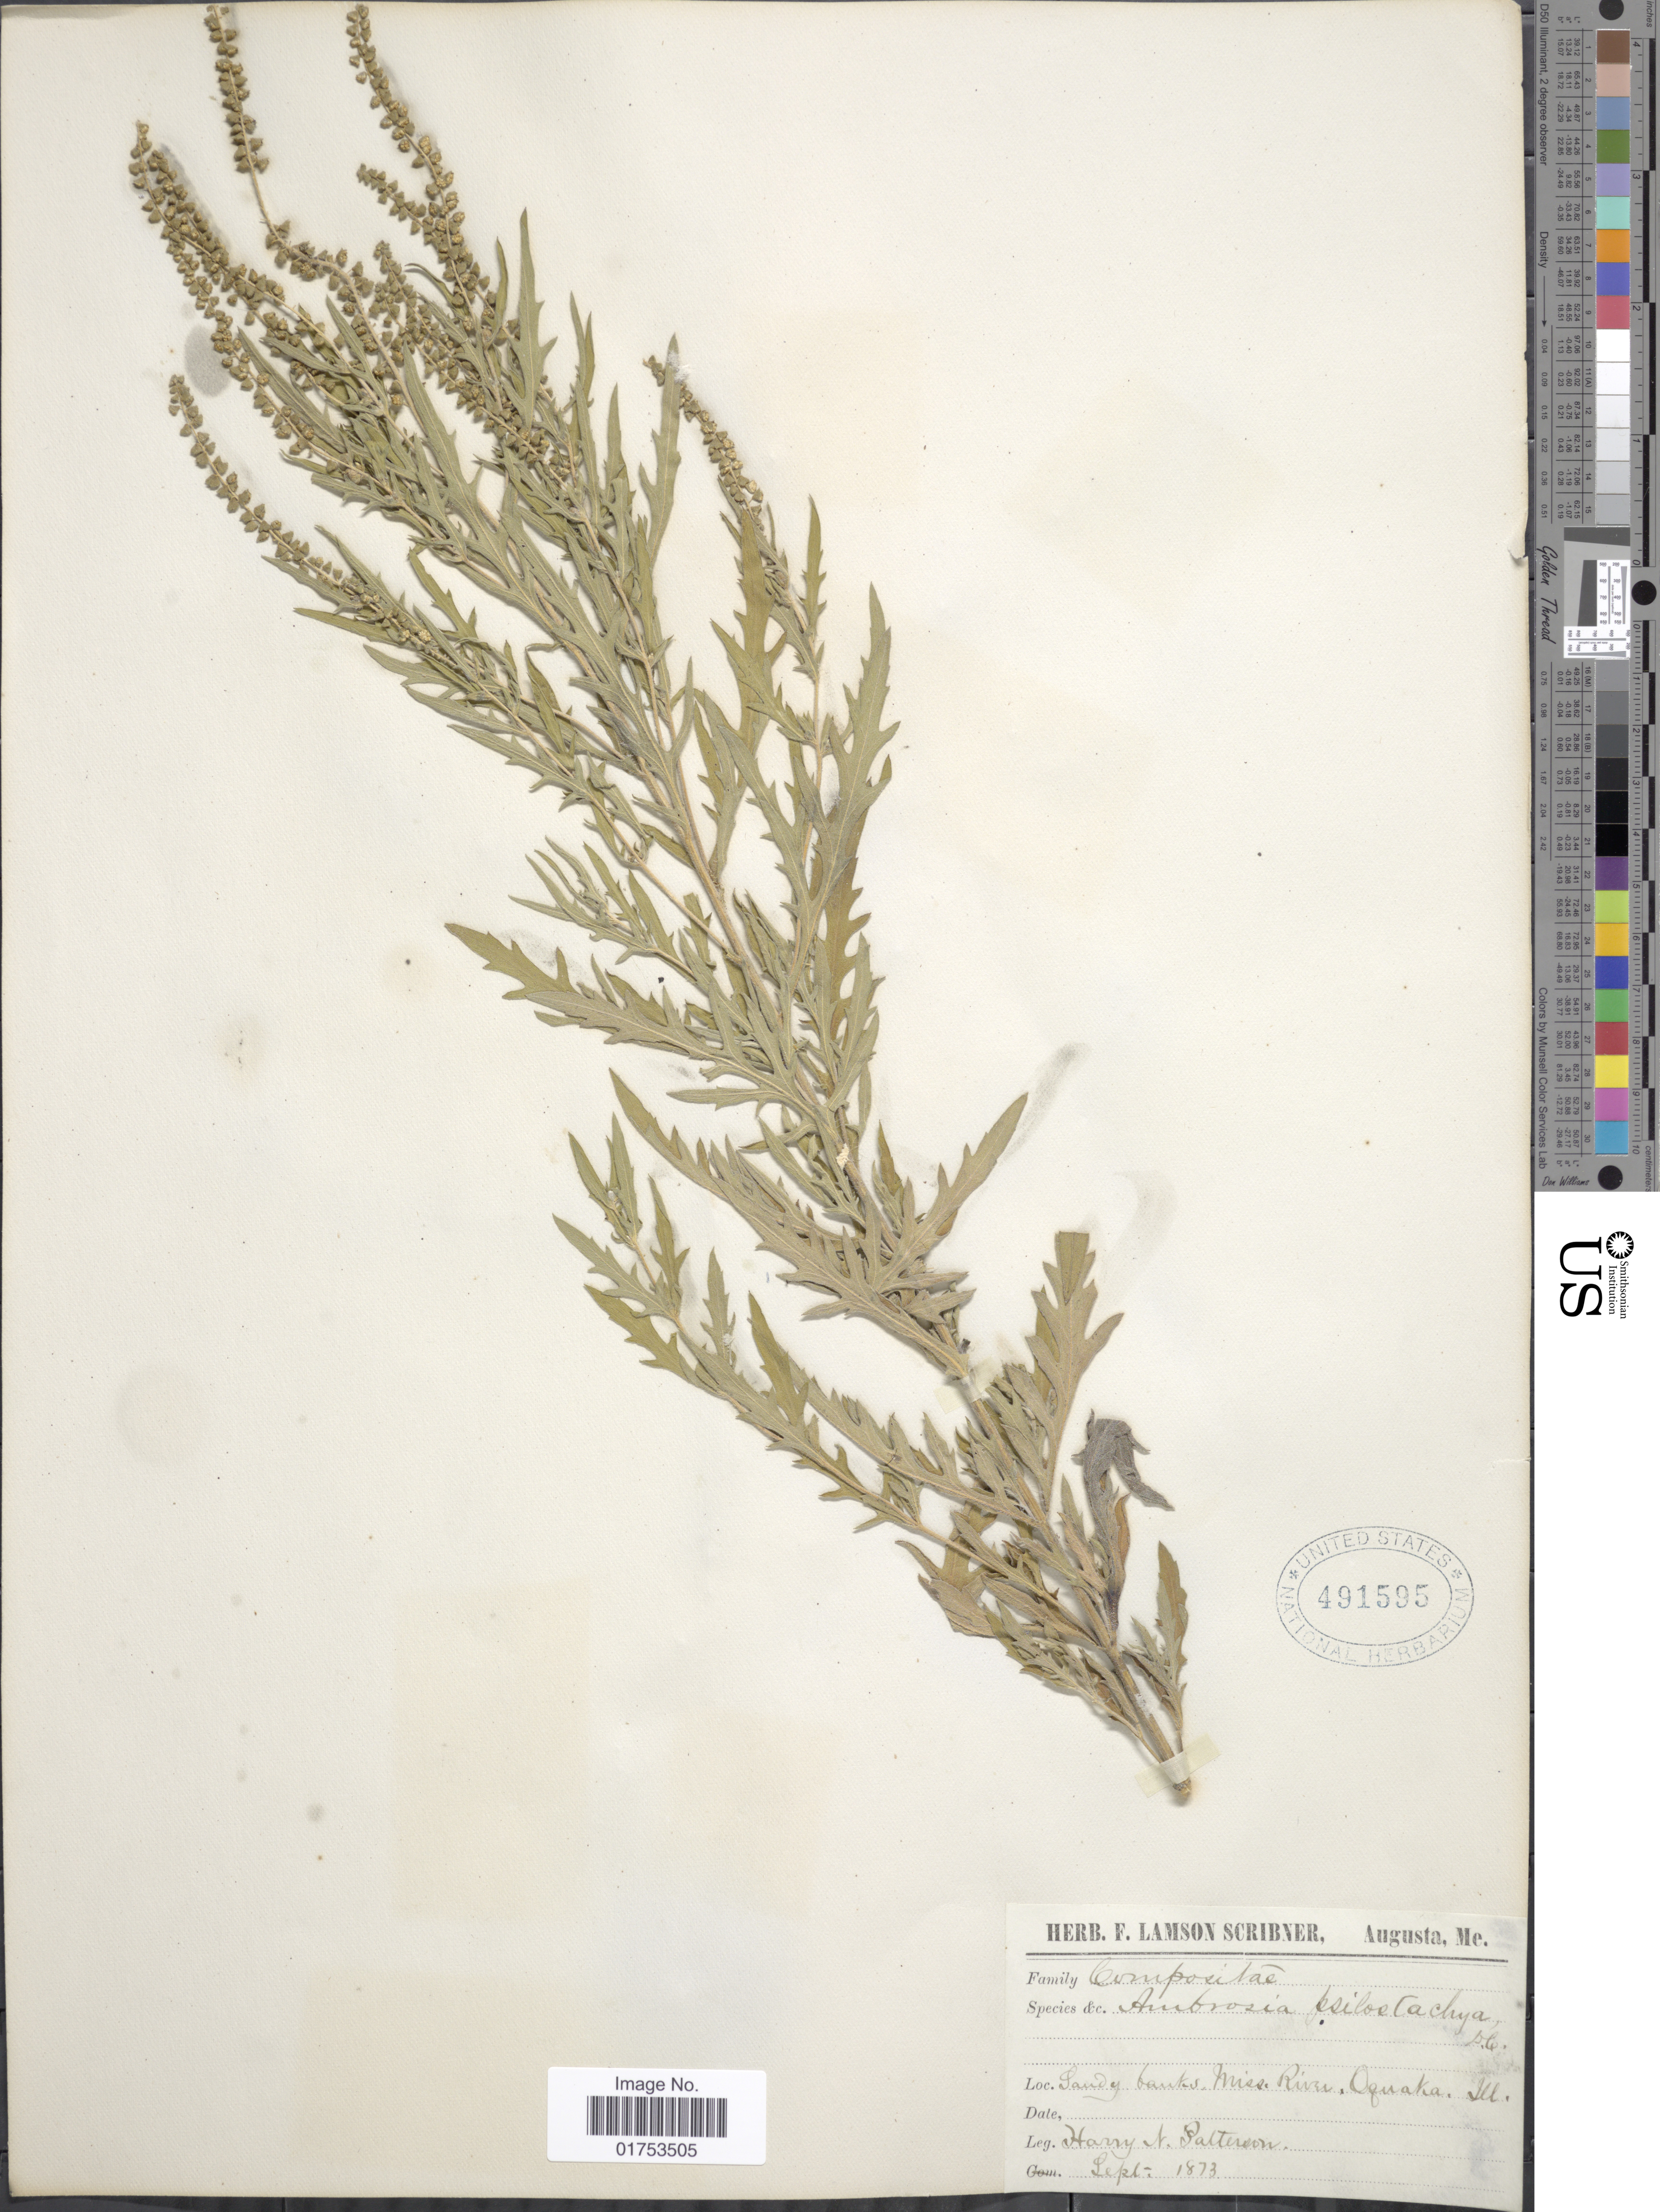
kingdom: Plantae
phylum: Tracheophyta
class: Magnoliopsida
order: Asterales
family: Asteraceae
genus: Ambrosia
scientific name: Ambrosia psilostachya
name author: DC.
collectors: H. N. Patterson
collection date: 1873-09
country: United States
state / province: Illinois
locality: Sandy banks, Miss. River, Oquaka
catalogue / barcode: US 491595